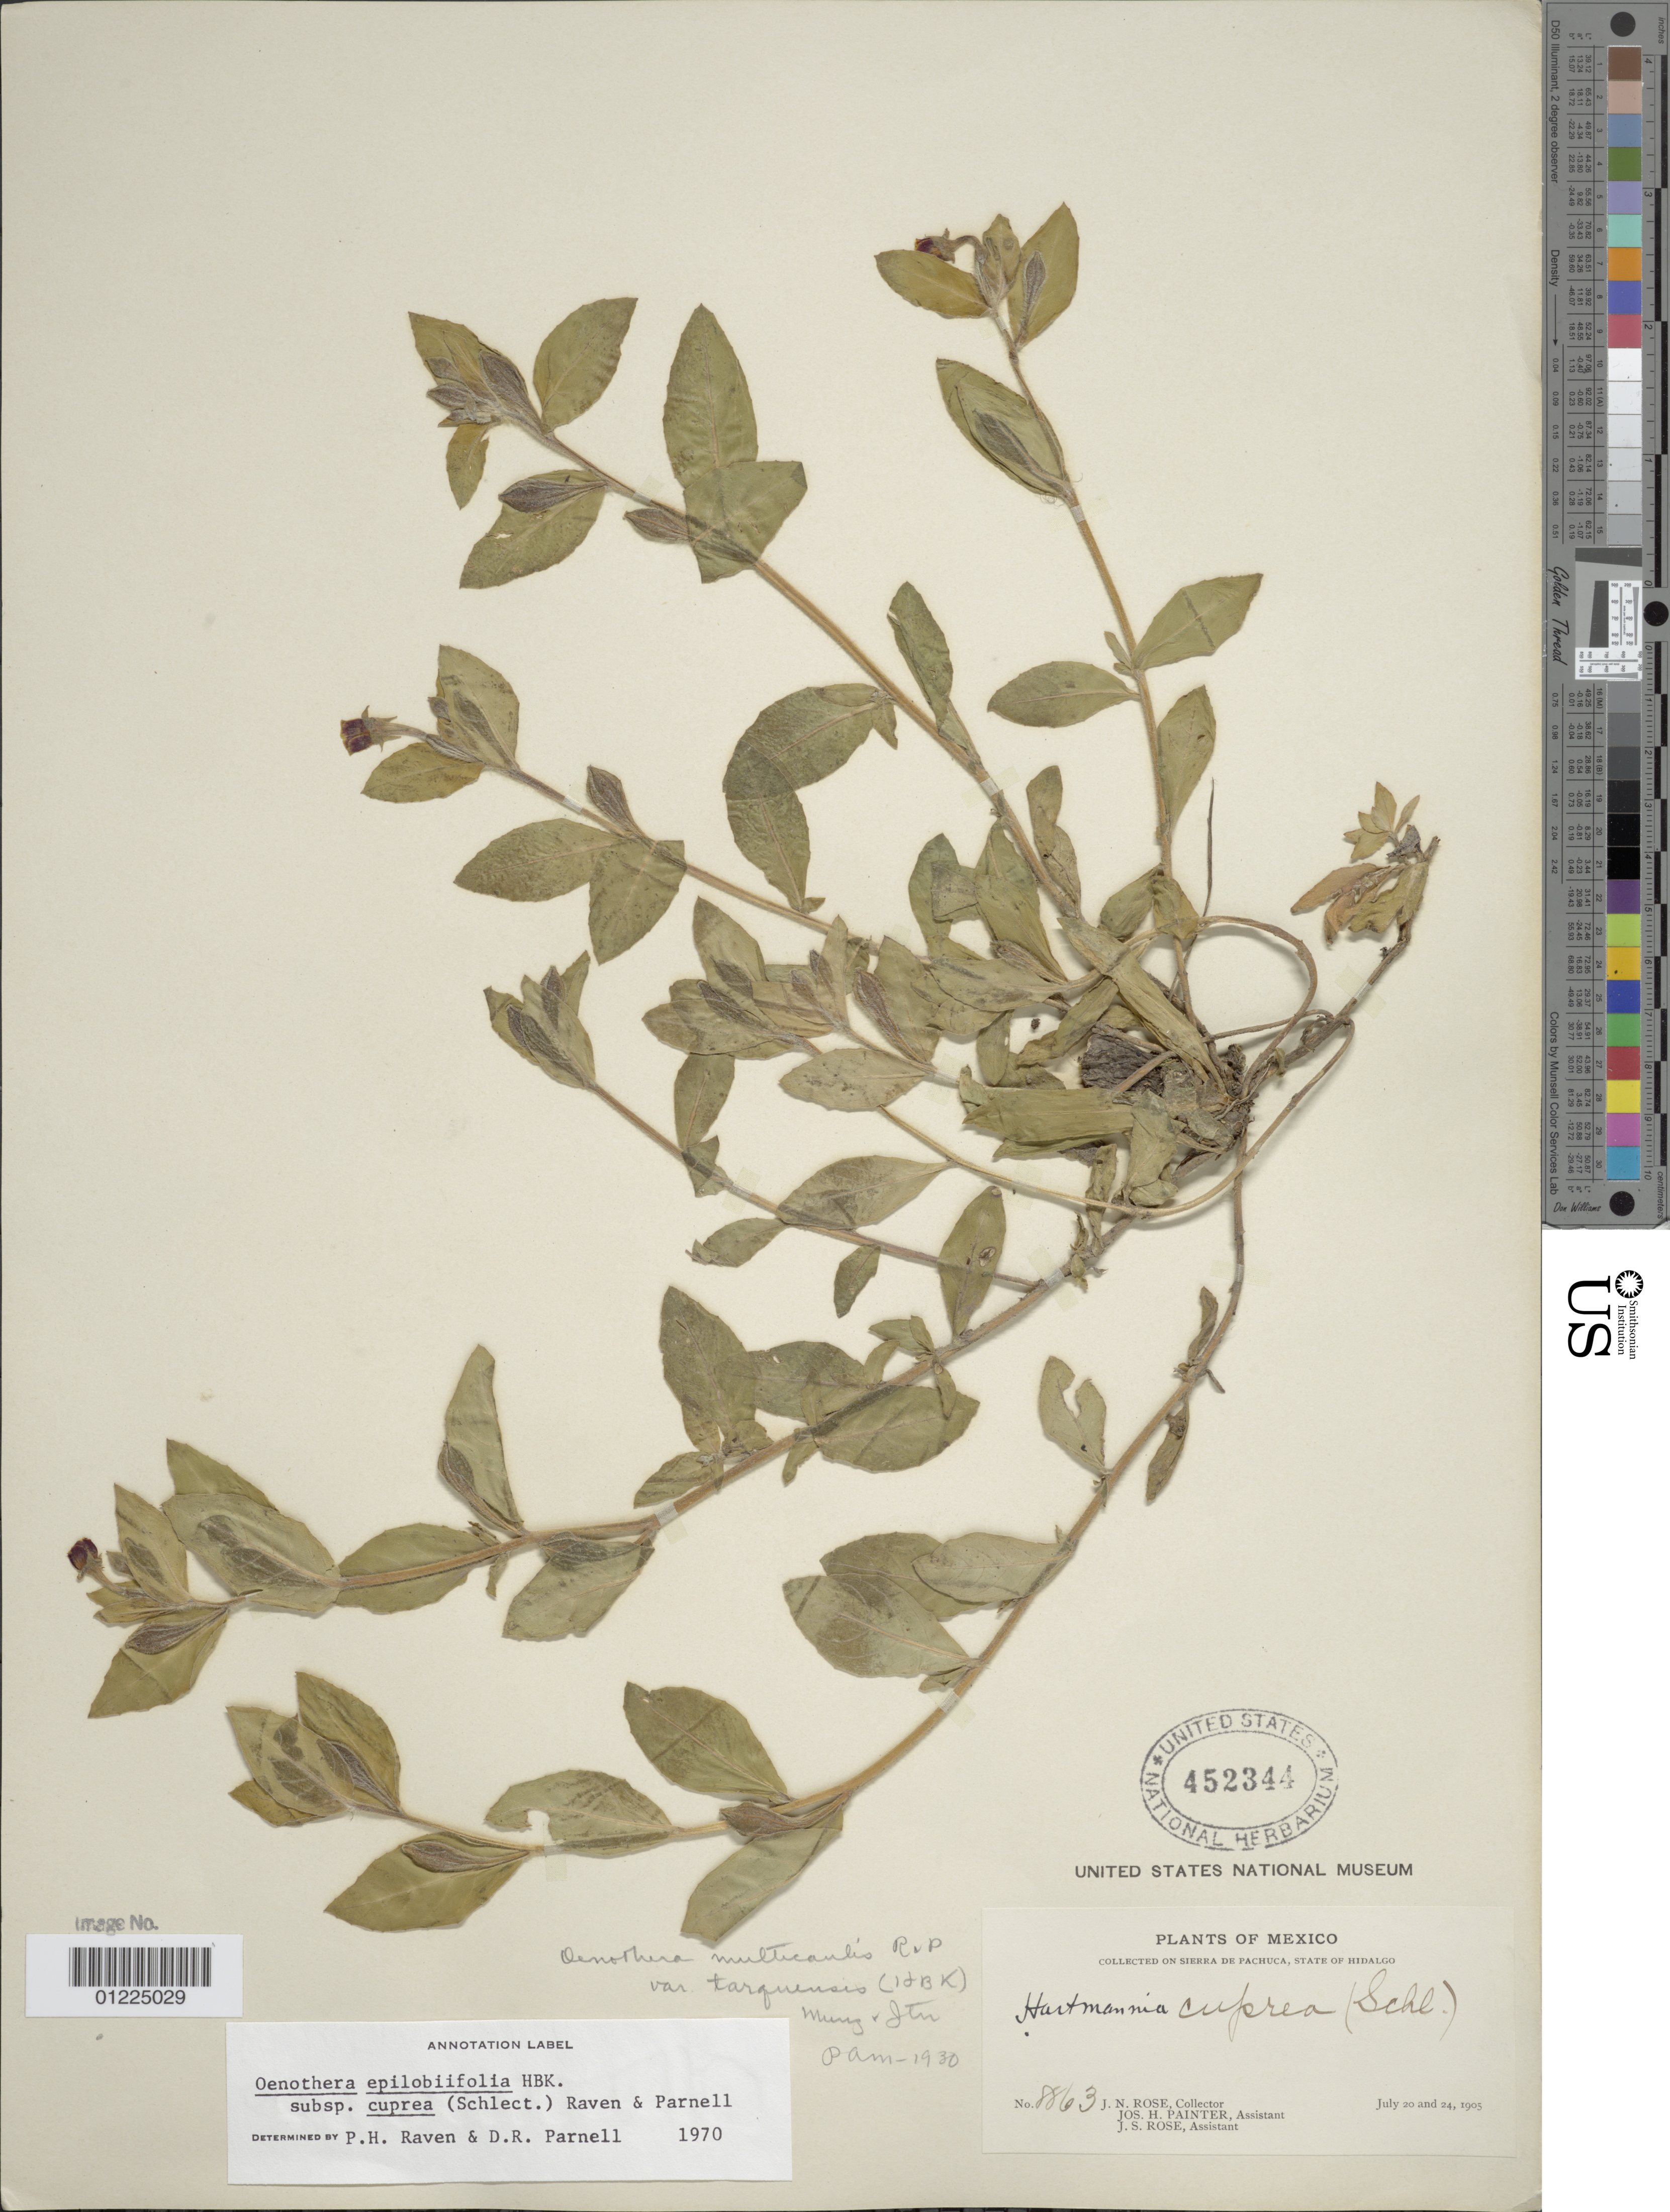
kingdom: Plantae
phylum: Tracheophyta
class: Magnoliopsida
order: Myrtales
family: Onagraceae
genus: Oenothera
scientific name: Oenothera epilobiifolia subsp. cuprea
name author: (Schltdl.) P.H. Raven & D.R. Parn.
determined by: Raven, P. H.; Parnell, D. R.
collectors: J. N. Rose, J. H. Painter & J. S. Rose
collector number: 8863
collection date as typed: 20 Jul 1905 and 24 Jul 1905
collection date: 1905-07-20,1905-07-24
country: Mexico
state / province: Hidalgo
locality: Sierra de Pachuca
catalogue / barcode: US 452344